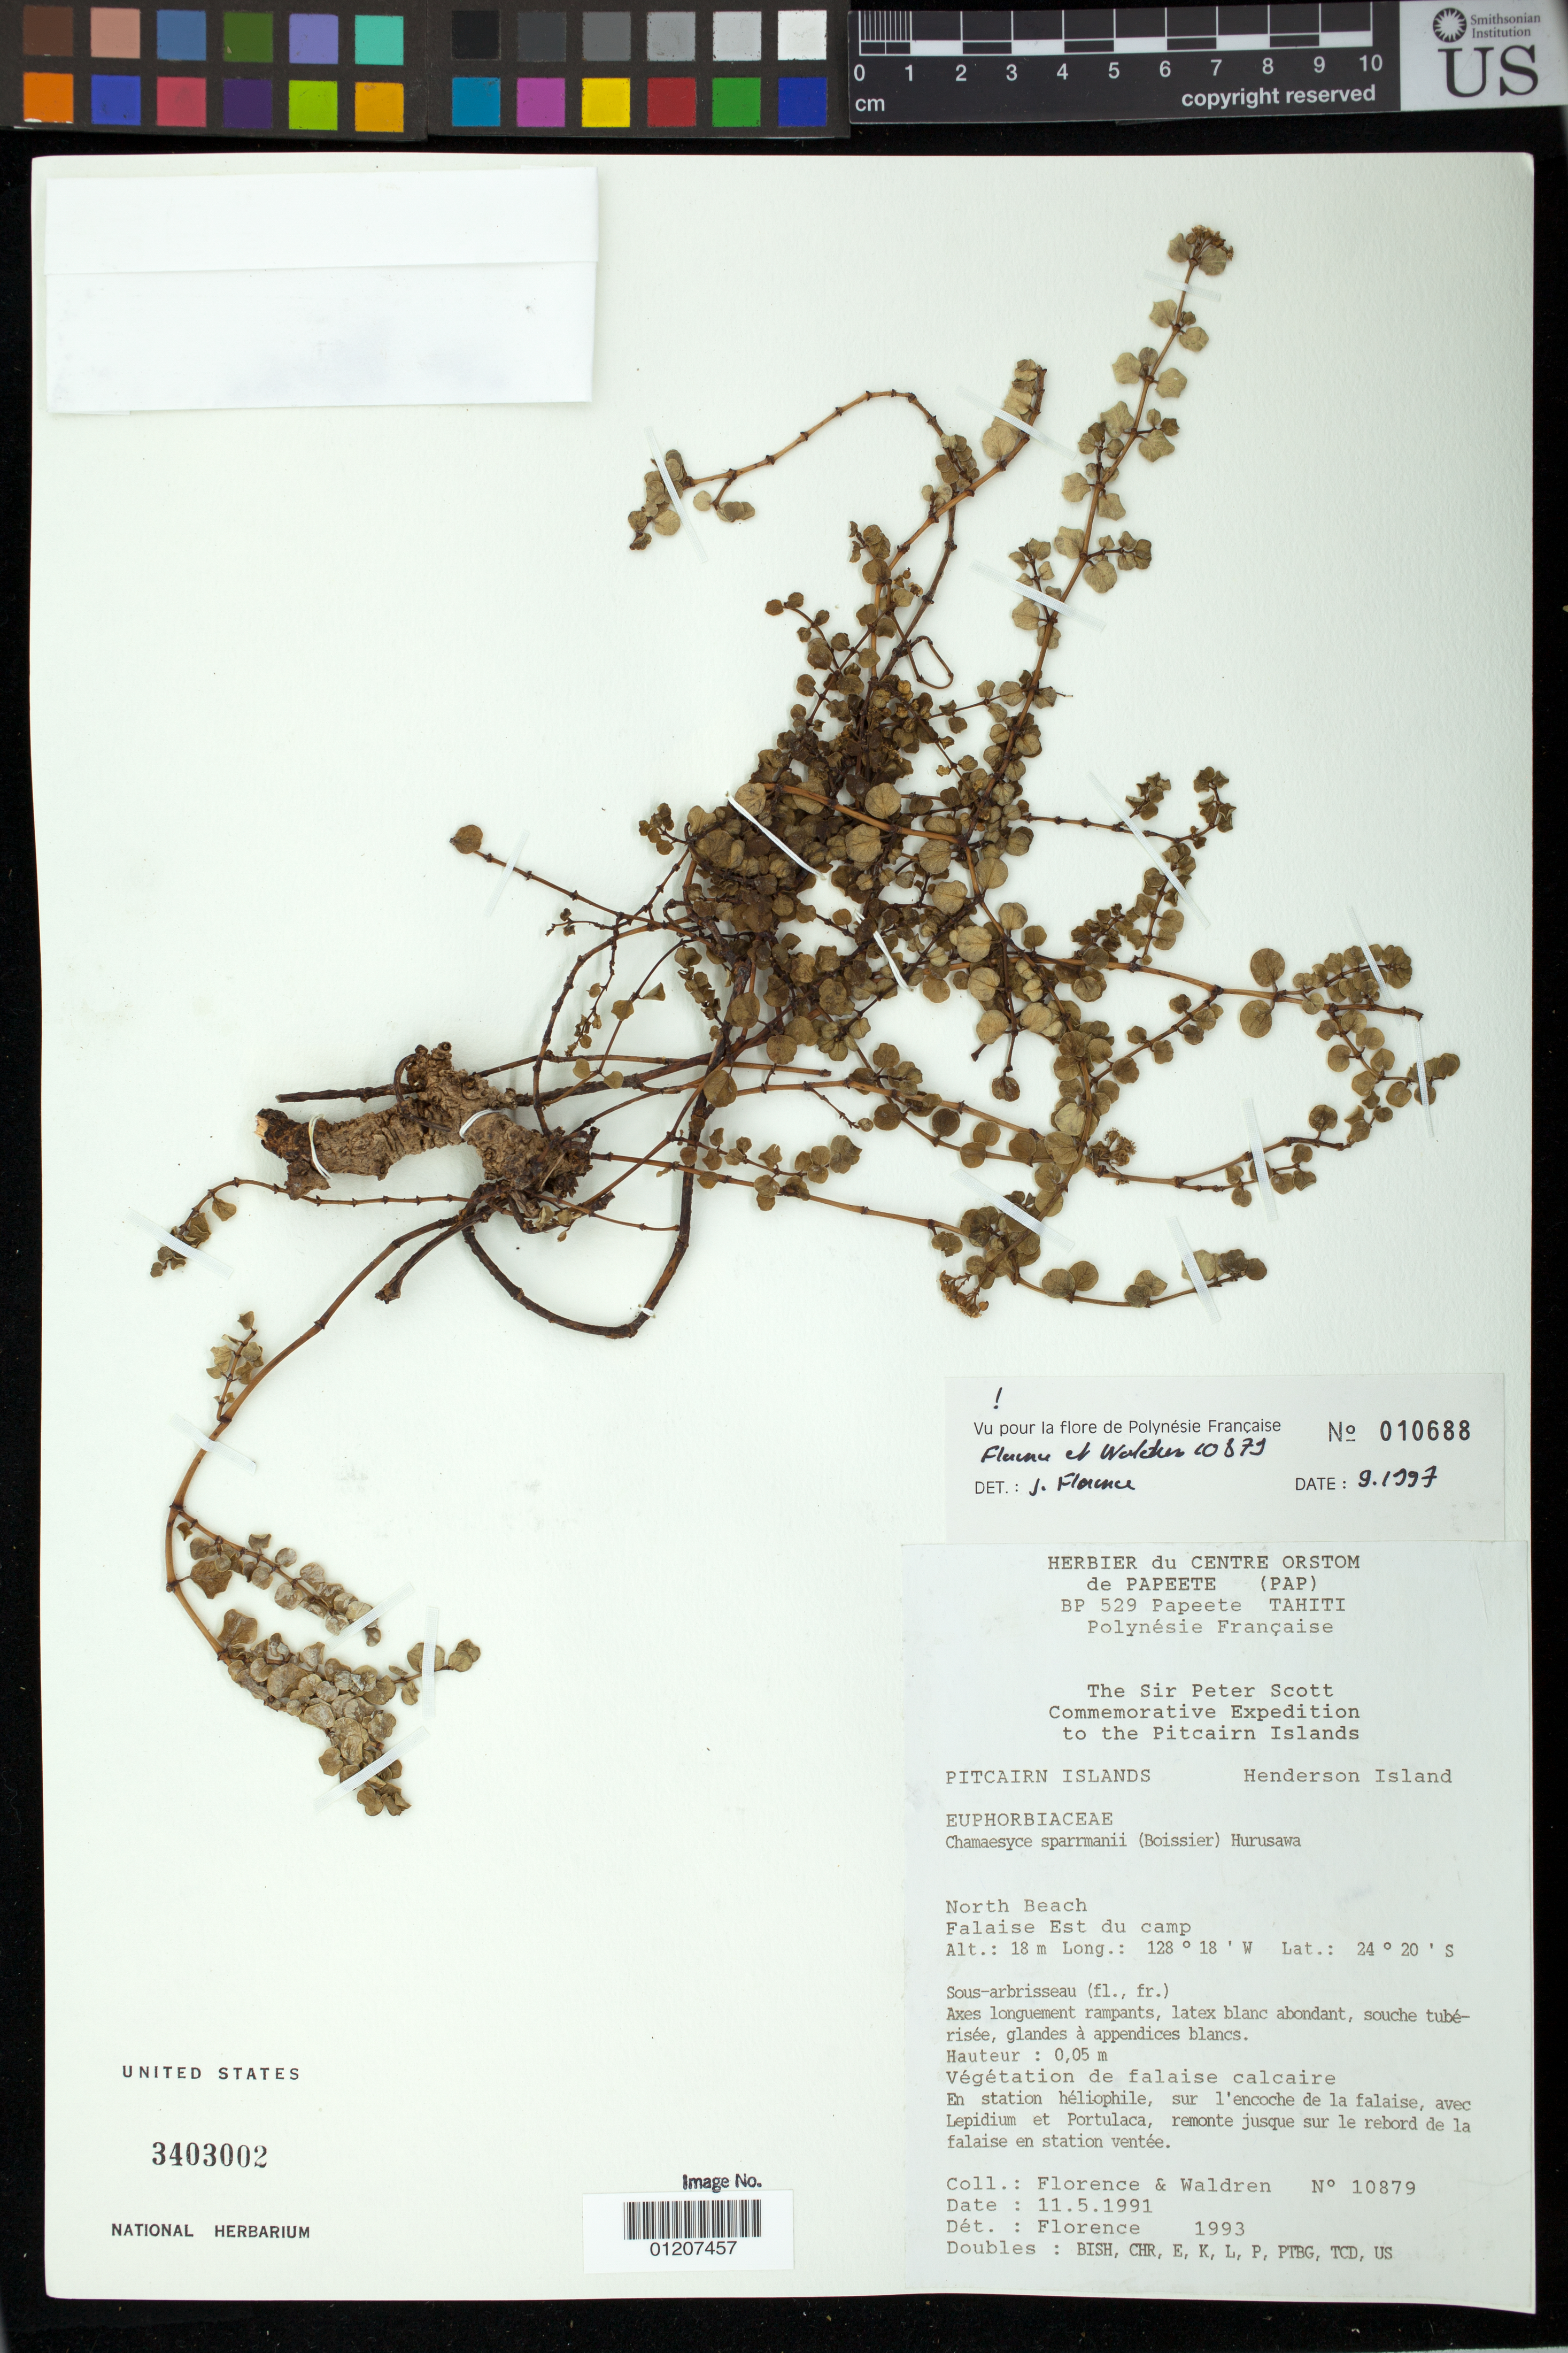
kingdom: Plantae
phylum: Tracheophyta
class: Magnoliopsida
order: Malpighiales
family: Euphorbiaceae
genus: Euphorbia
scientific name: Euphorbia sparrmannii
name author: Boiss.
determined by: Florence, J.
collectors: J. Florence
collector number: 10879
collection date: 1991-05-11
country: Pitcairn Islands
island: Henderson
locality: North Beach Falaise Est du camp.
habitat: En station hèliophile.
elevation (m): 18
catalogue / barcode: US 3403002